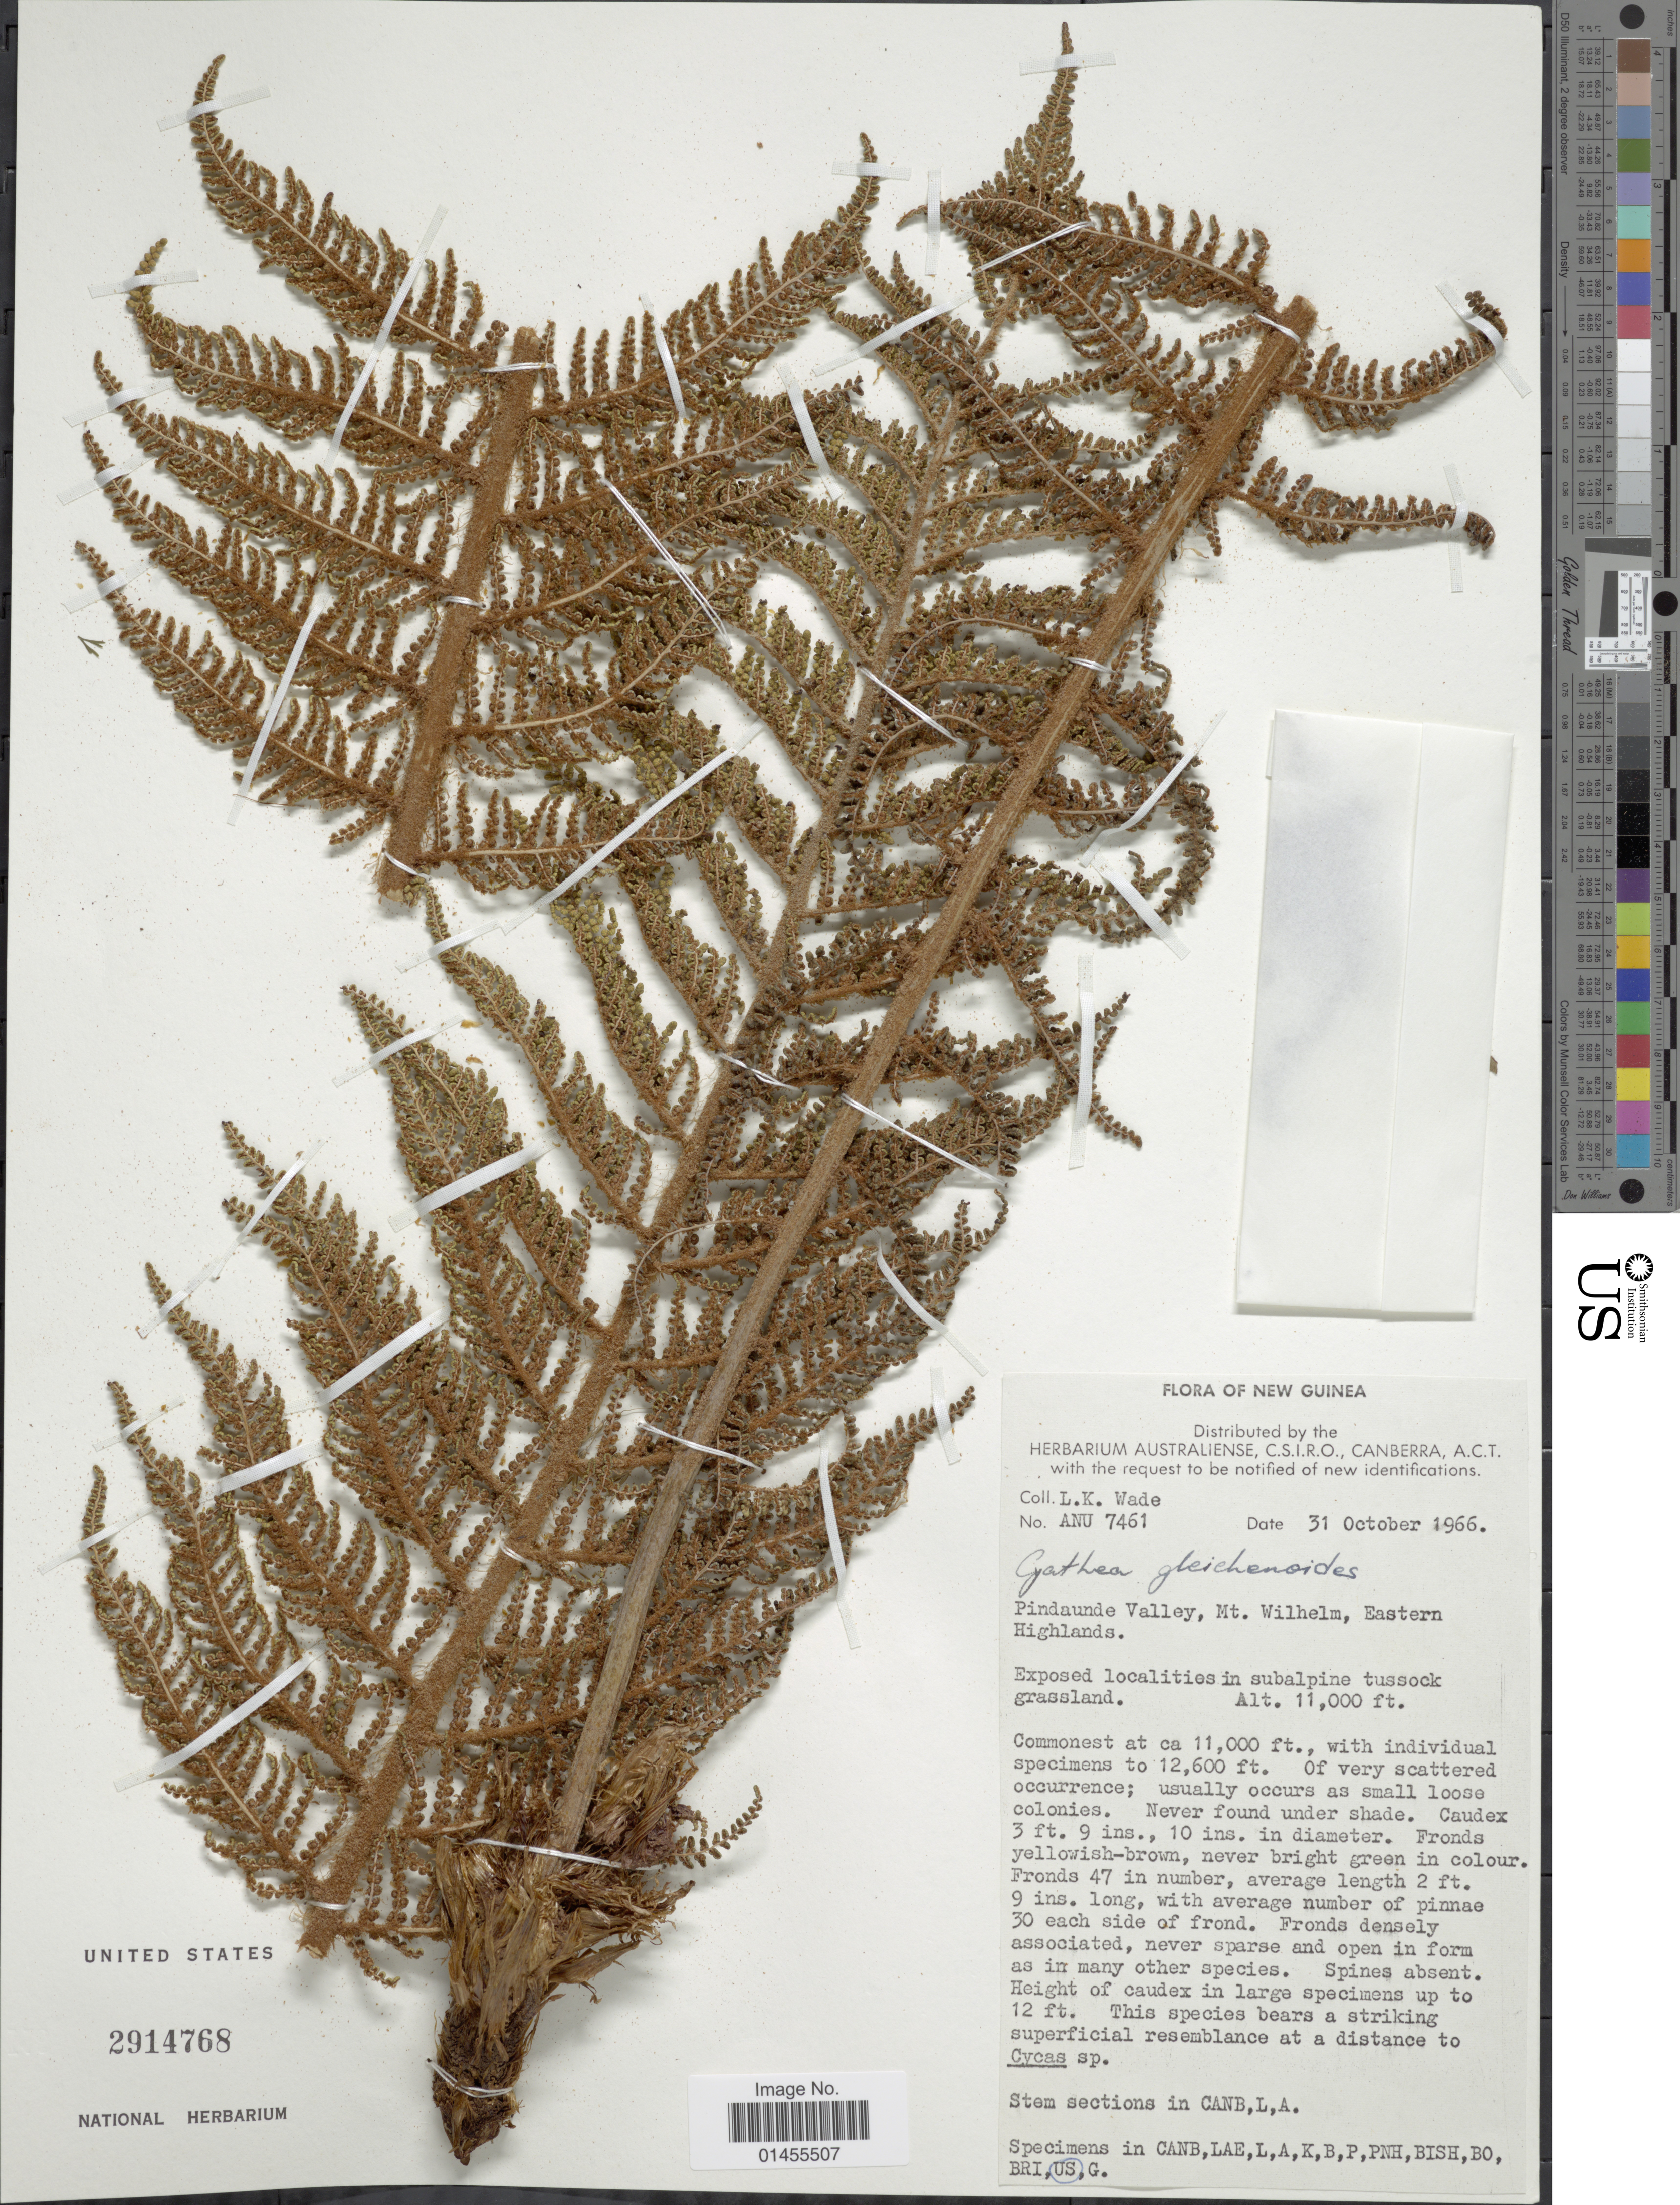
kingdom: Plantae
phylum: Tracheophyta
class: Polypodiopsida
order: Cyatheales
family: Cyatheaceae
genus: Alsophila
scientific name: Alsophila gleichenioides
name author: (C. Chr.) R.M. Tryon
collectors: L. K. Wade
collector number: ANU 7461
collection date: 1966-10-31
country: Papua New Guinea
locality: New Guinea. Pindaunde Valley, Mt. Wilhelm, Eastern Highlands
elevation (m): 3353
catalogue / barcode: US 2914768